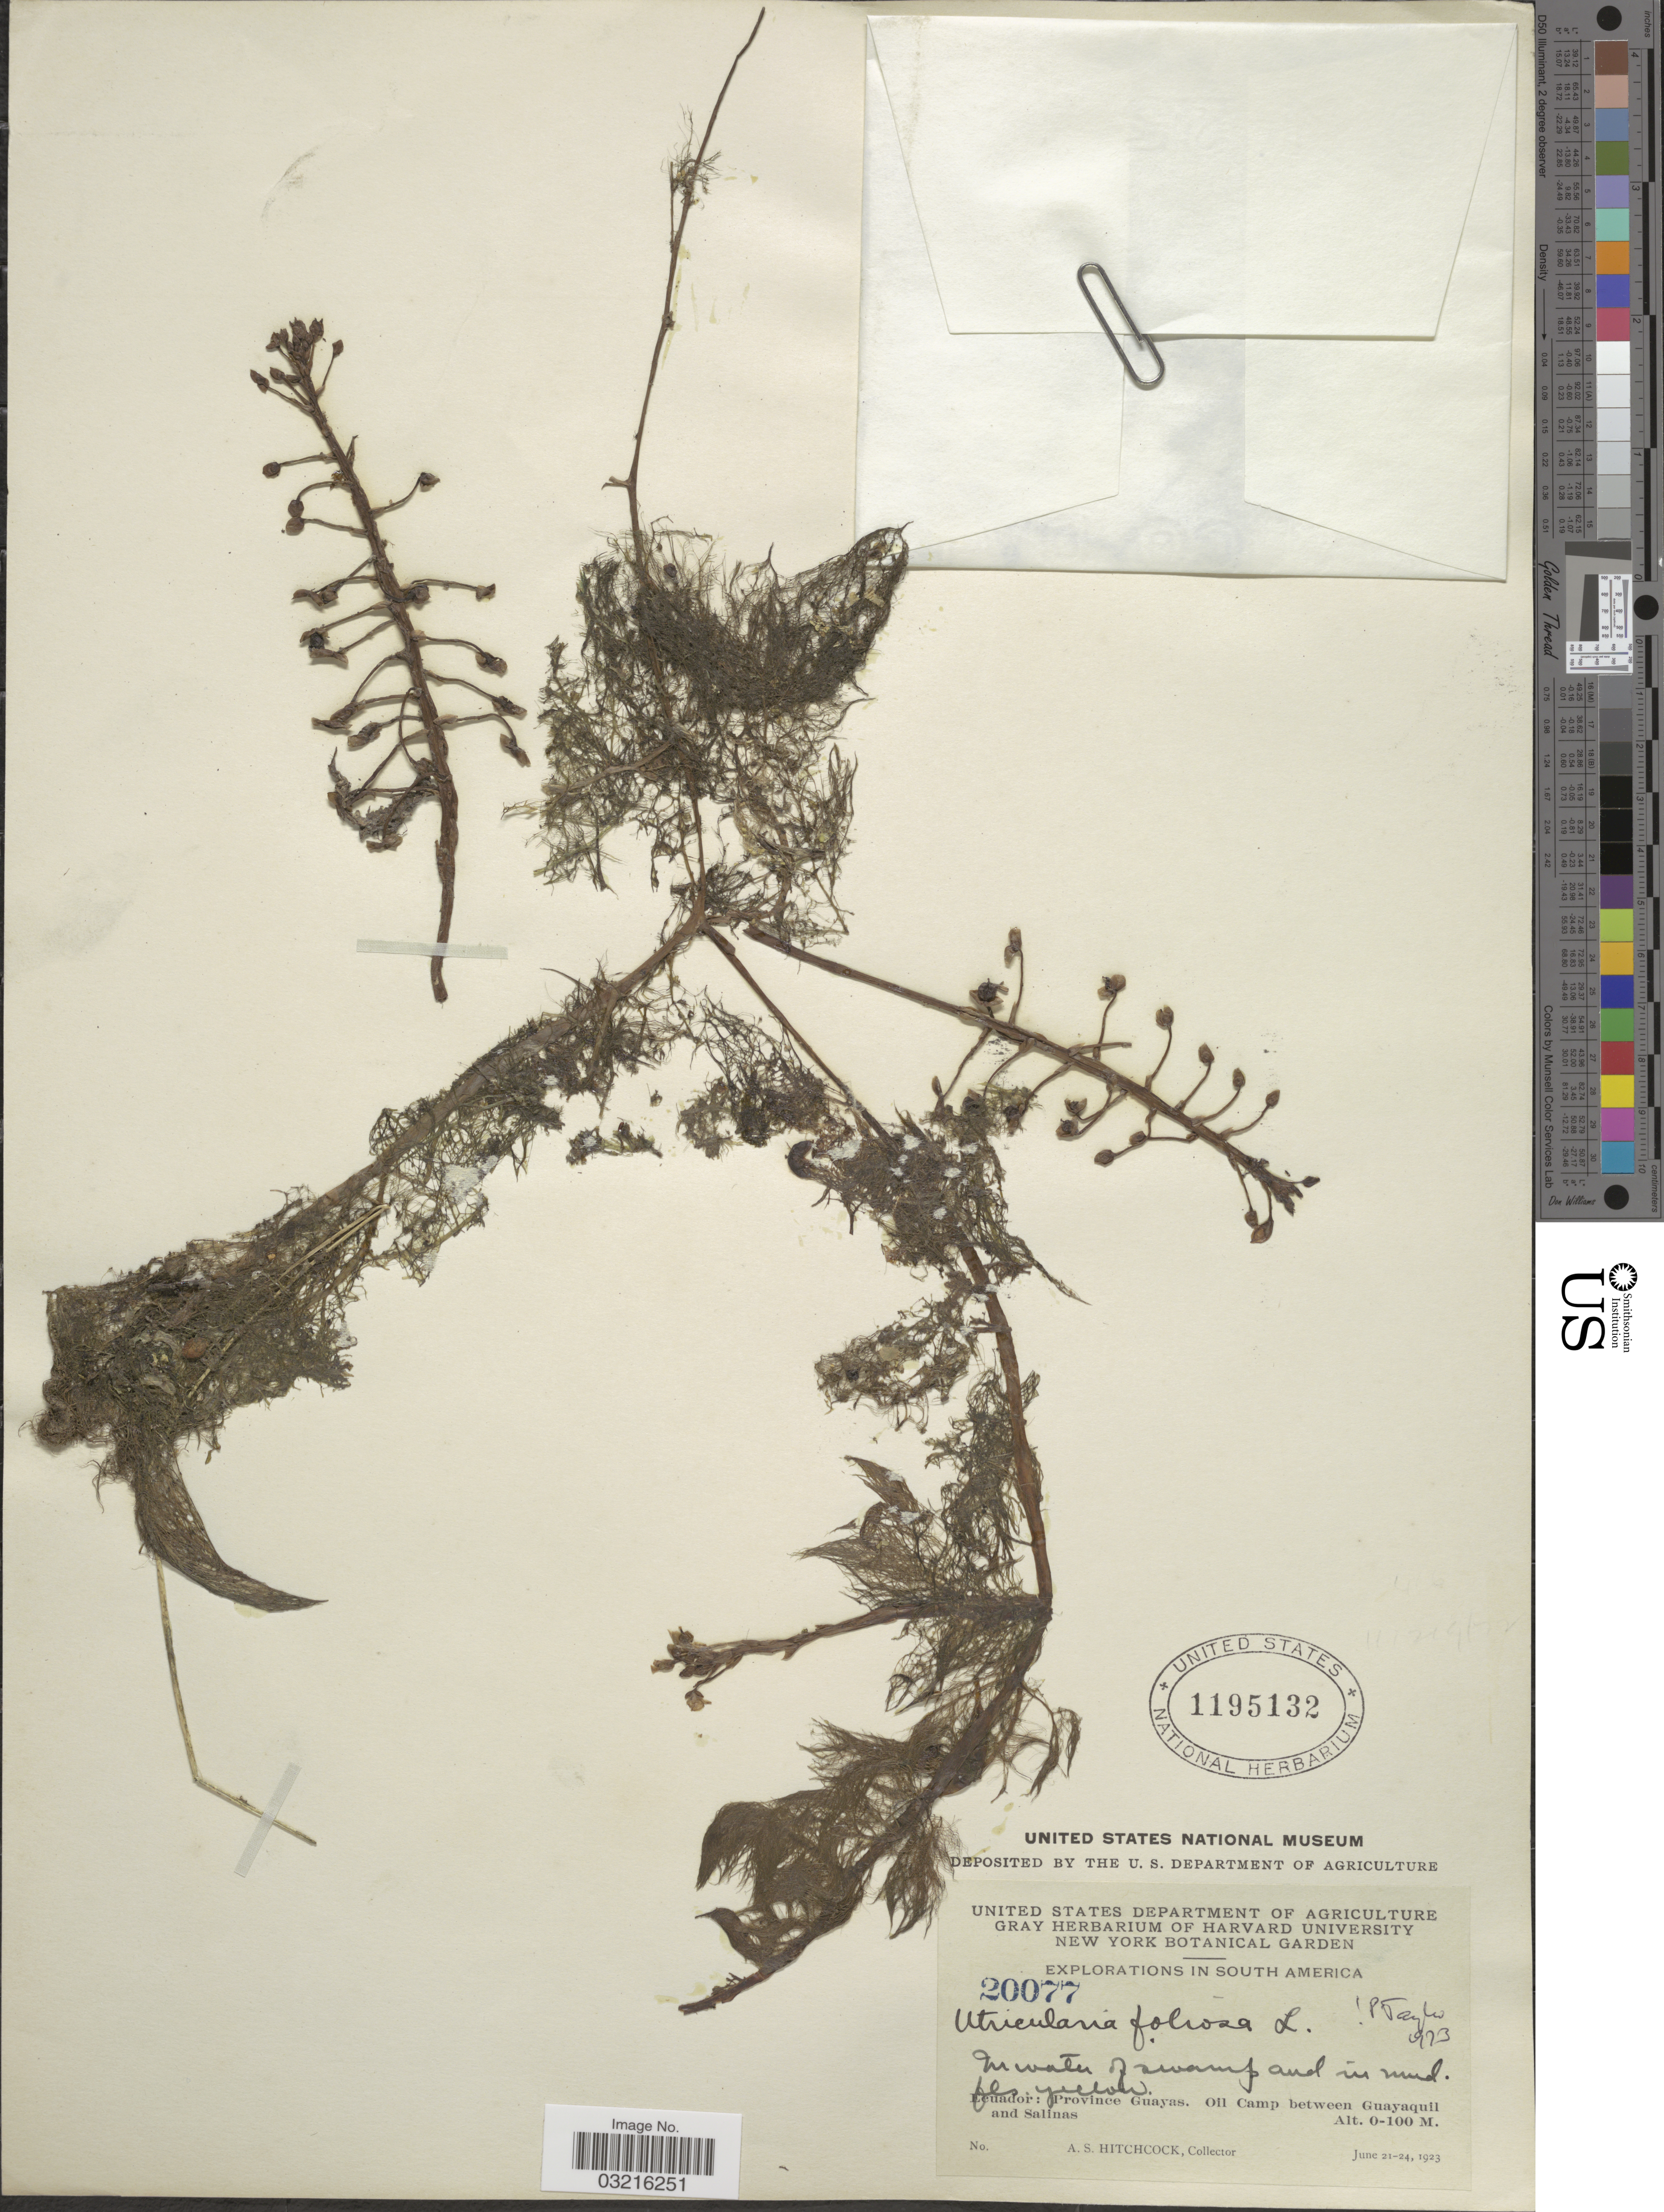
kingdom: Plantae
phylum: Tracheophyta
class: Magnoliopsida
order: Lamiales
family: Lentibulariaceae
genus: Utricularia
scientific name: Utricularia foliosa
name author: L.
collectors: A. S. Hitchcock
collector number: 20077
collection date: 1923-06-21/1923-06-24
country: Ecuador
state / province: Guayas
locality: Oil Camp between Guayaquil and Salinas.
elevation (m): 0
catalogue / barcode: US 1195132